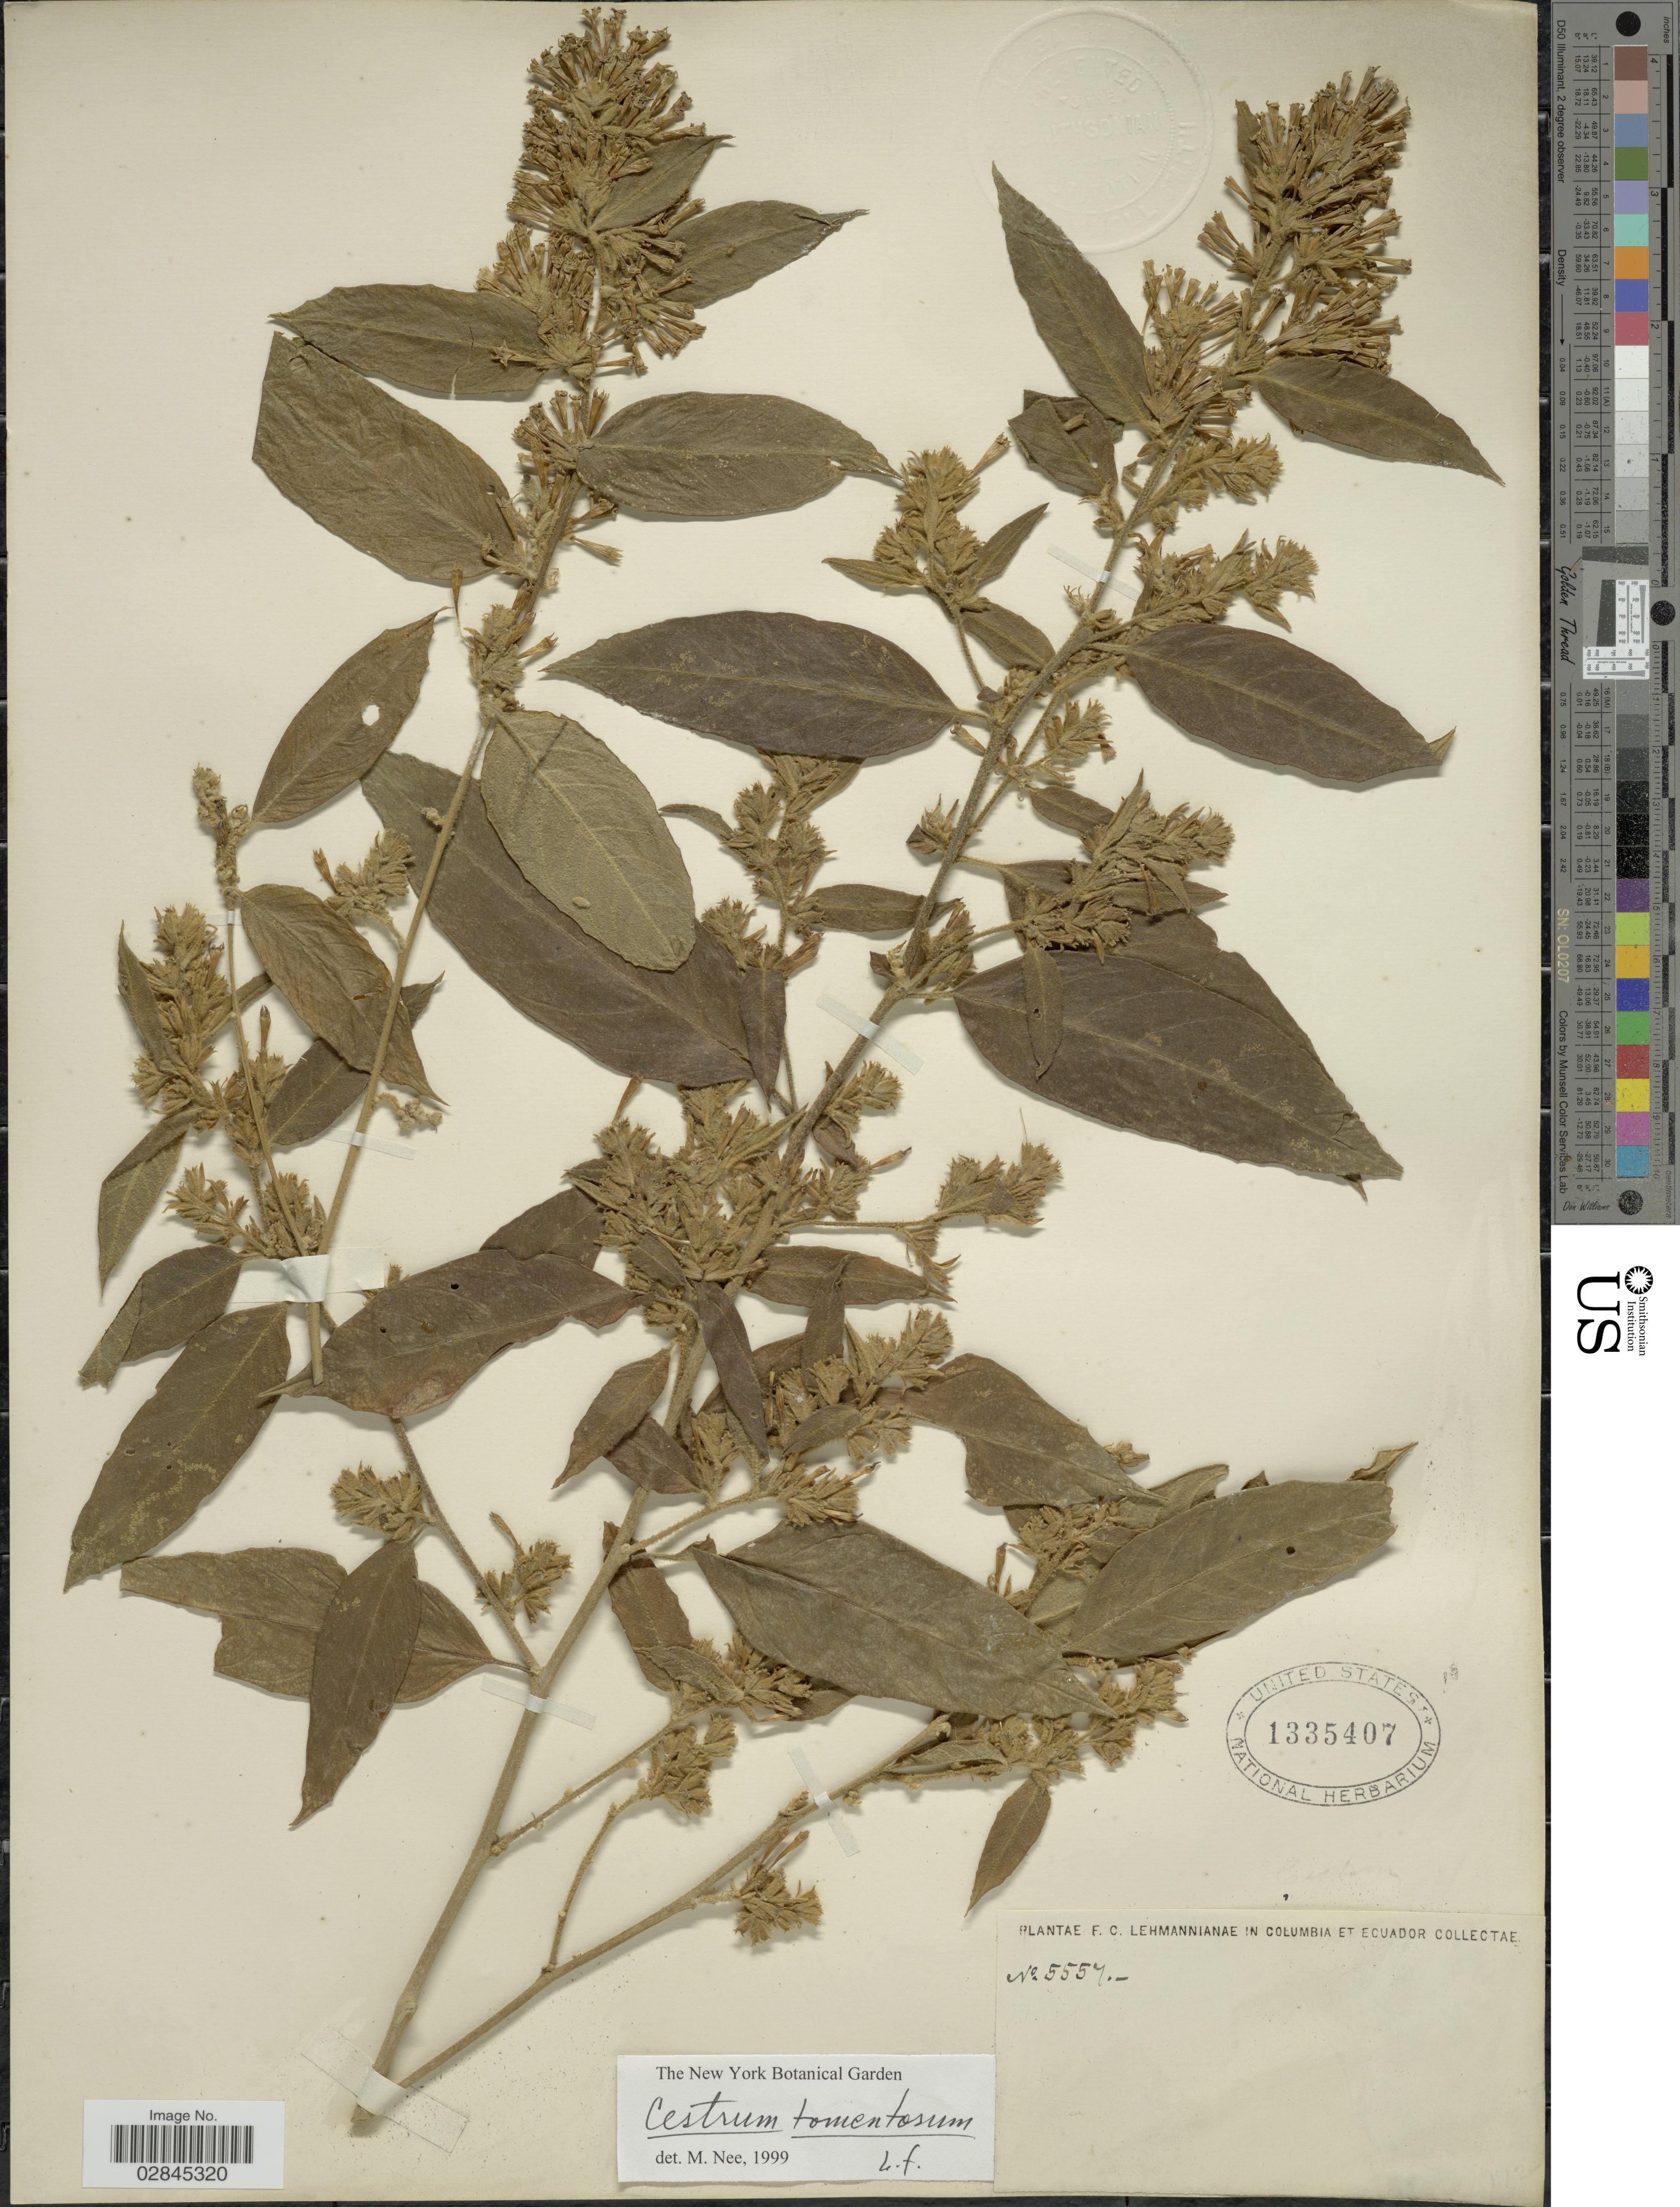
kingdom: Plantae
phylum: Tracheophyta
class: Magnoliopsida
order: Solanales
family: Solanaceae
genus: Cestrum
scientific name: Cestrum tomentosum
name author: L. f.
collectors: F. C. Lehmann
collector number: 5557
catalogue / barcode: US 1335407